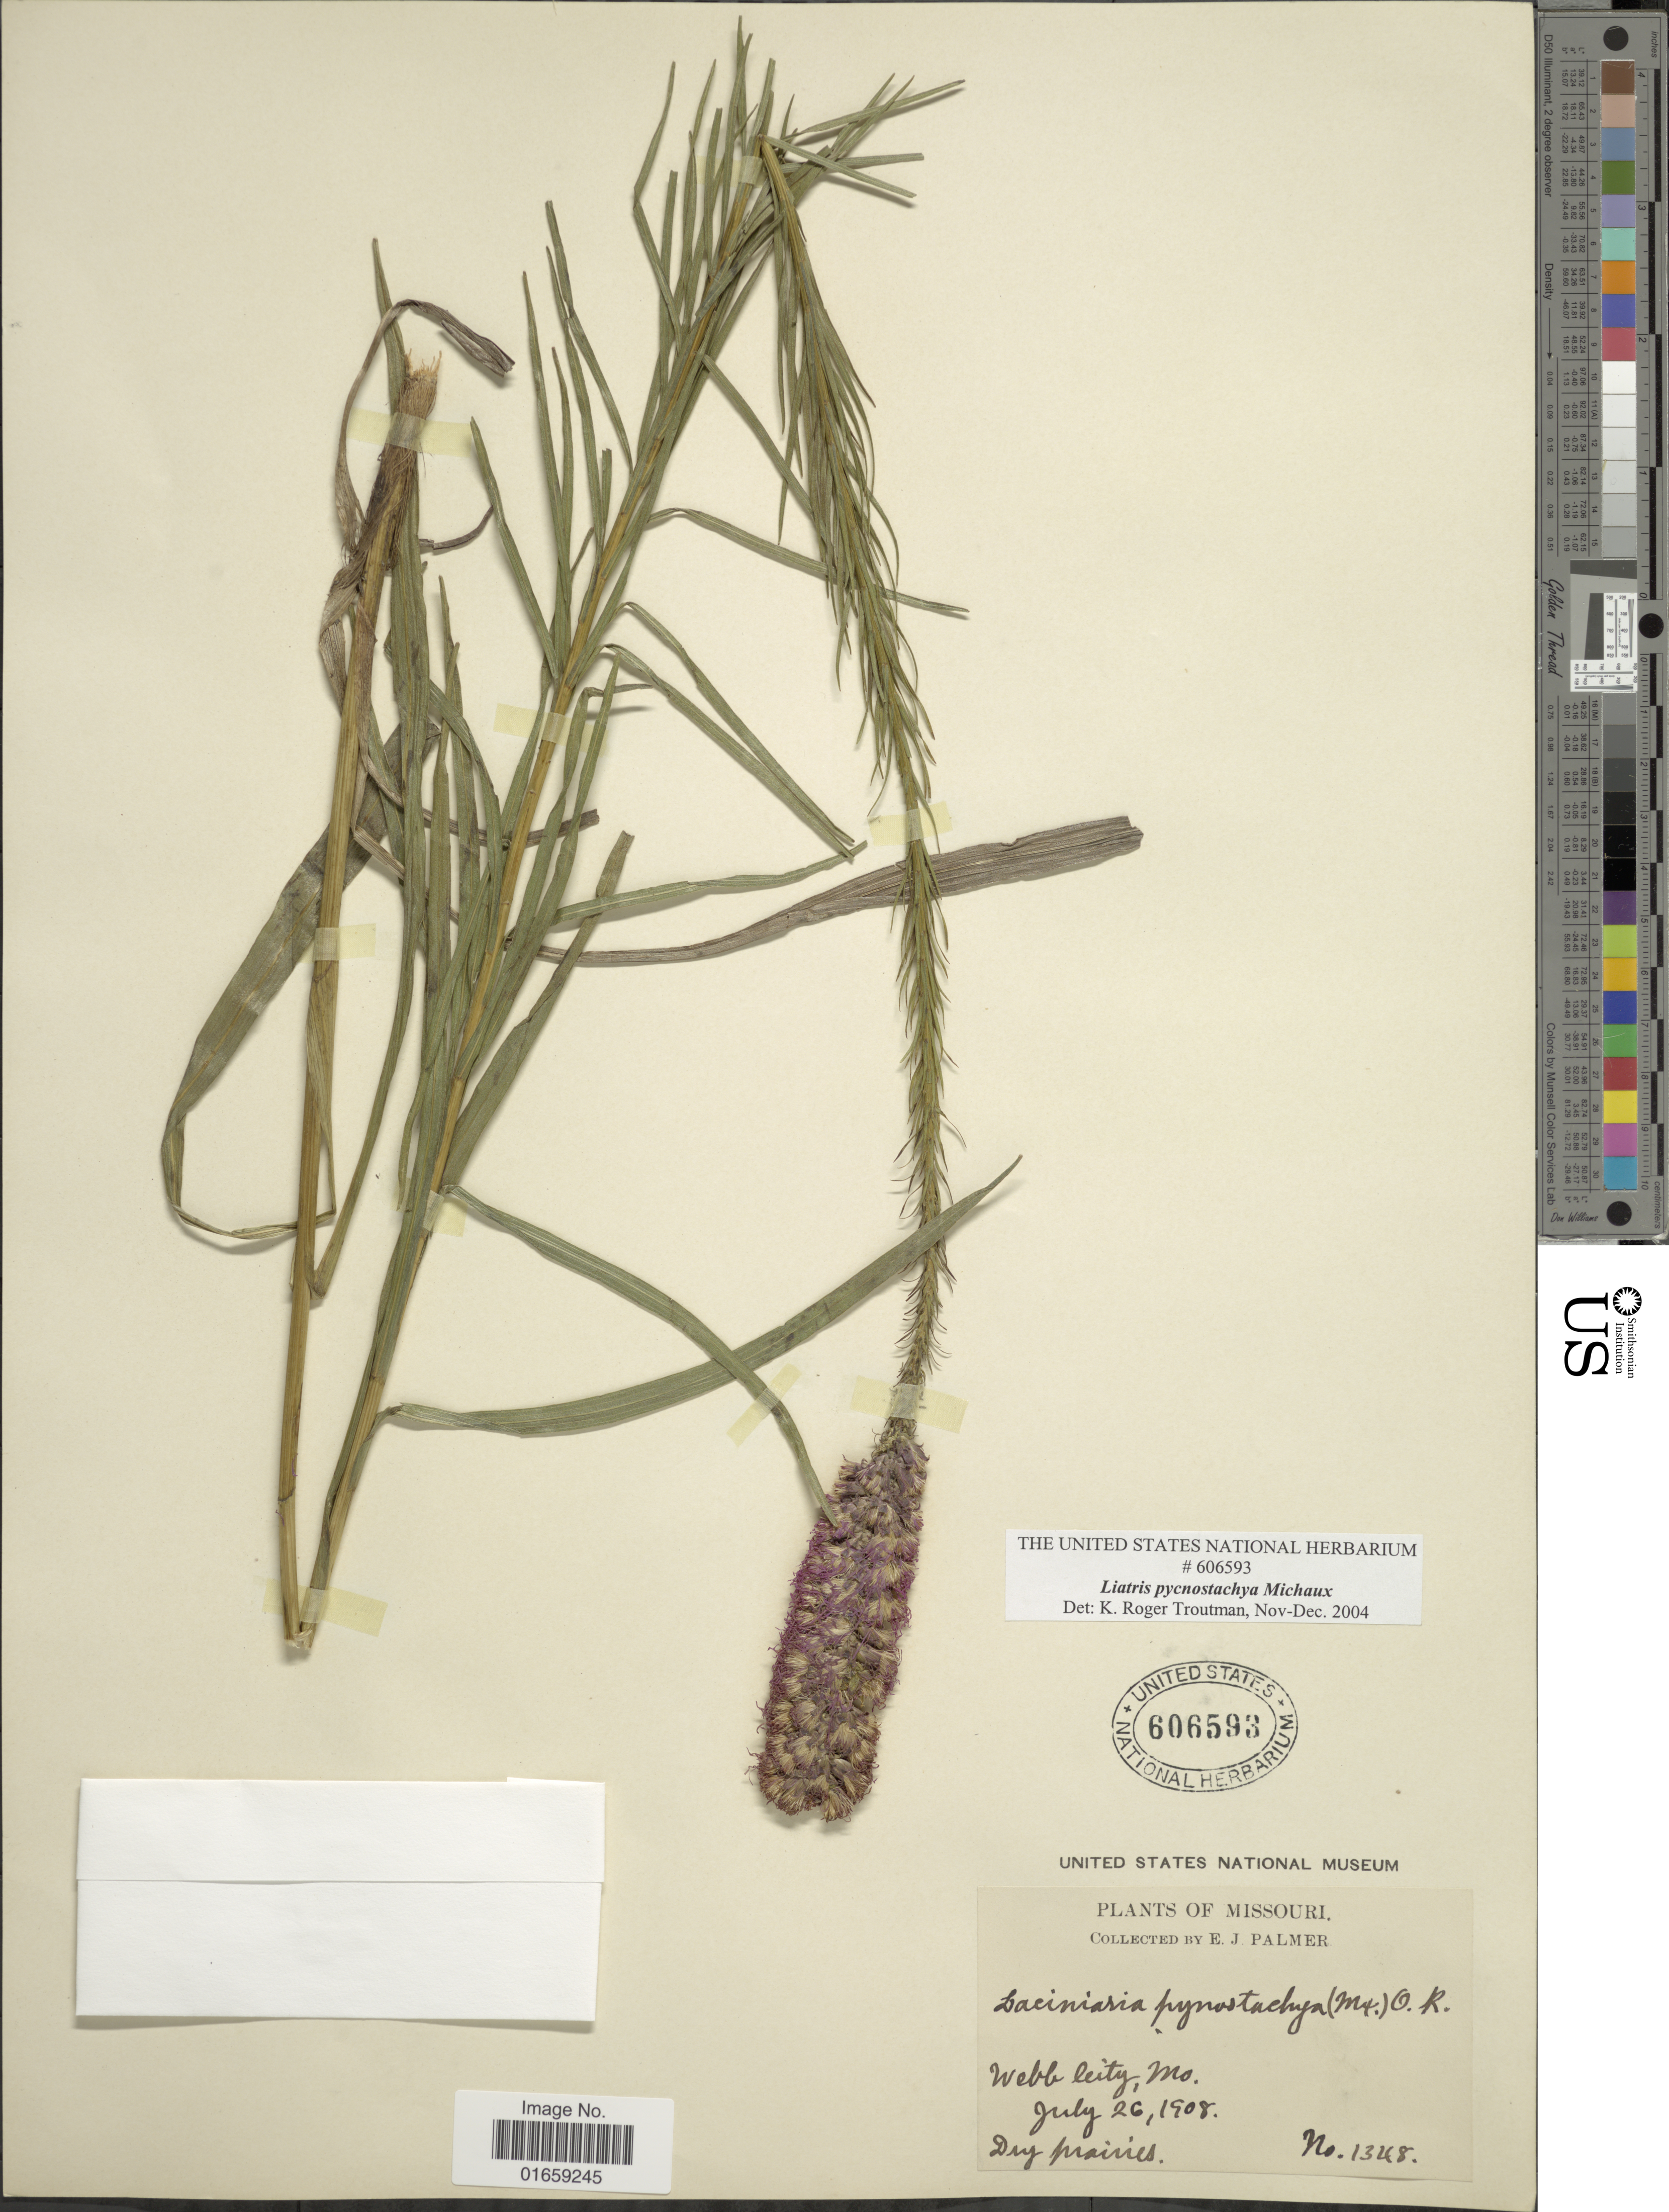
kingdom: Plantae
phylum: Tracheophyta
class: Magnoliopsida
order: Asterales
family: Asteraceae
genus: Liatris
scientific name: Liatris pycnostachya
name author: Michx.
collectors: E. J. Palmer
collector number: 1348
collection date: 1908-07-26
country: United States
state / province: Missouri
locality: Webb leity, Mo.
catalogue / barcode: US 606593